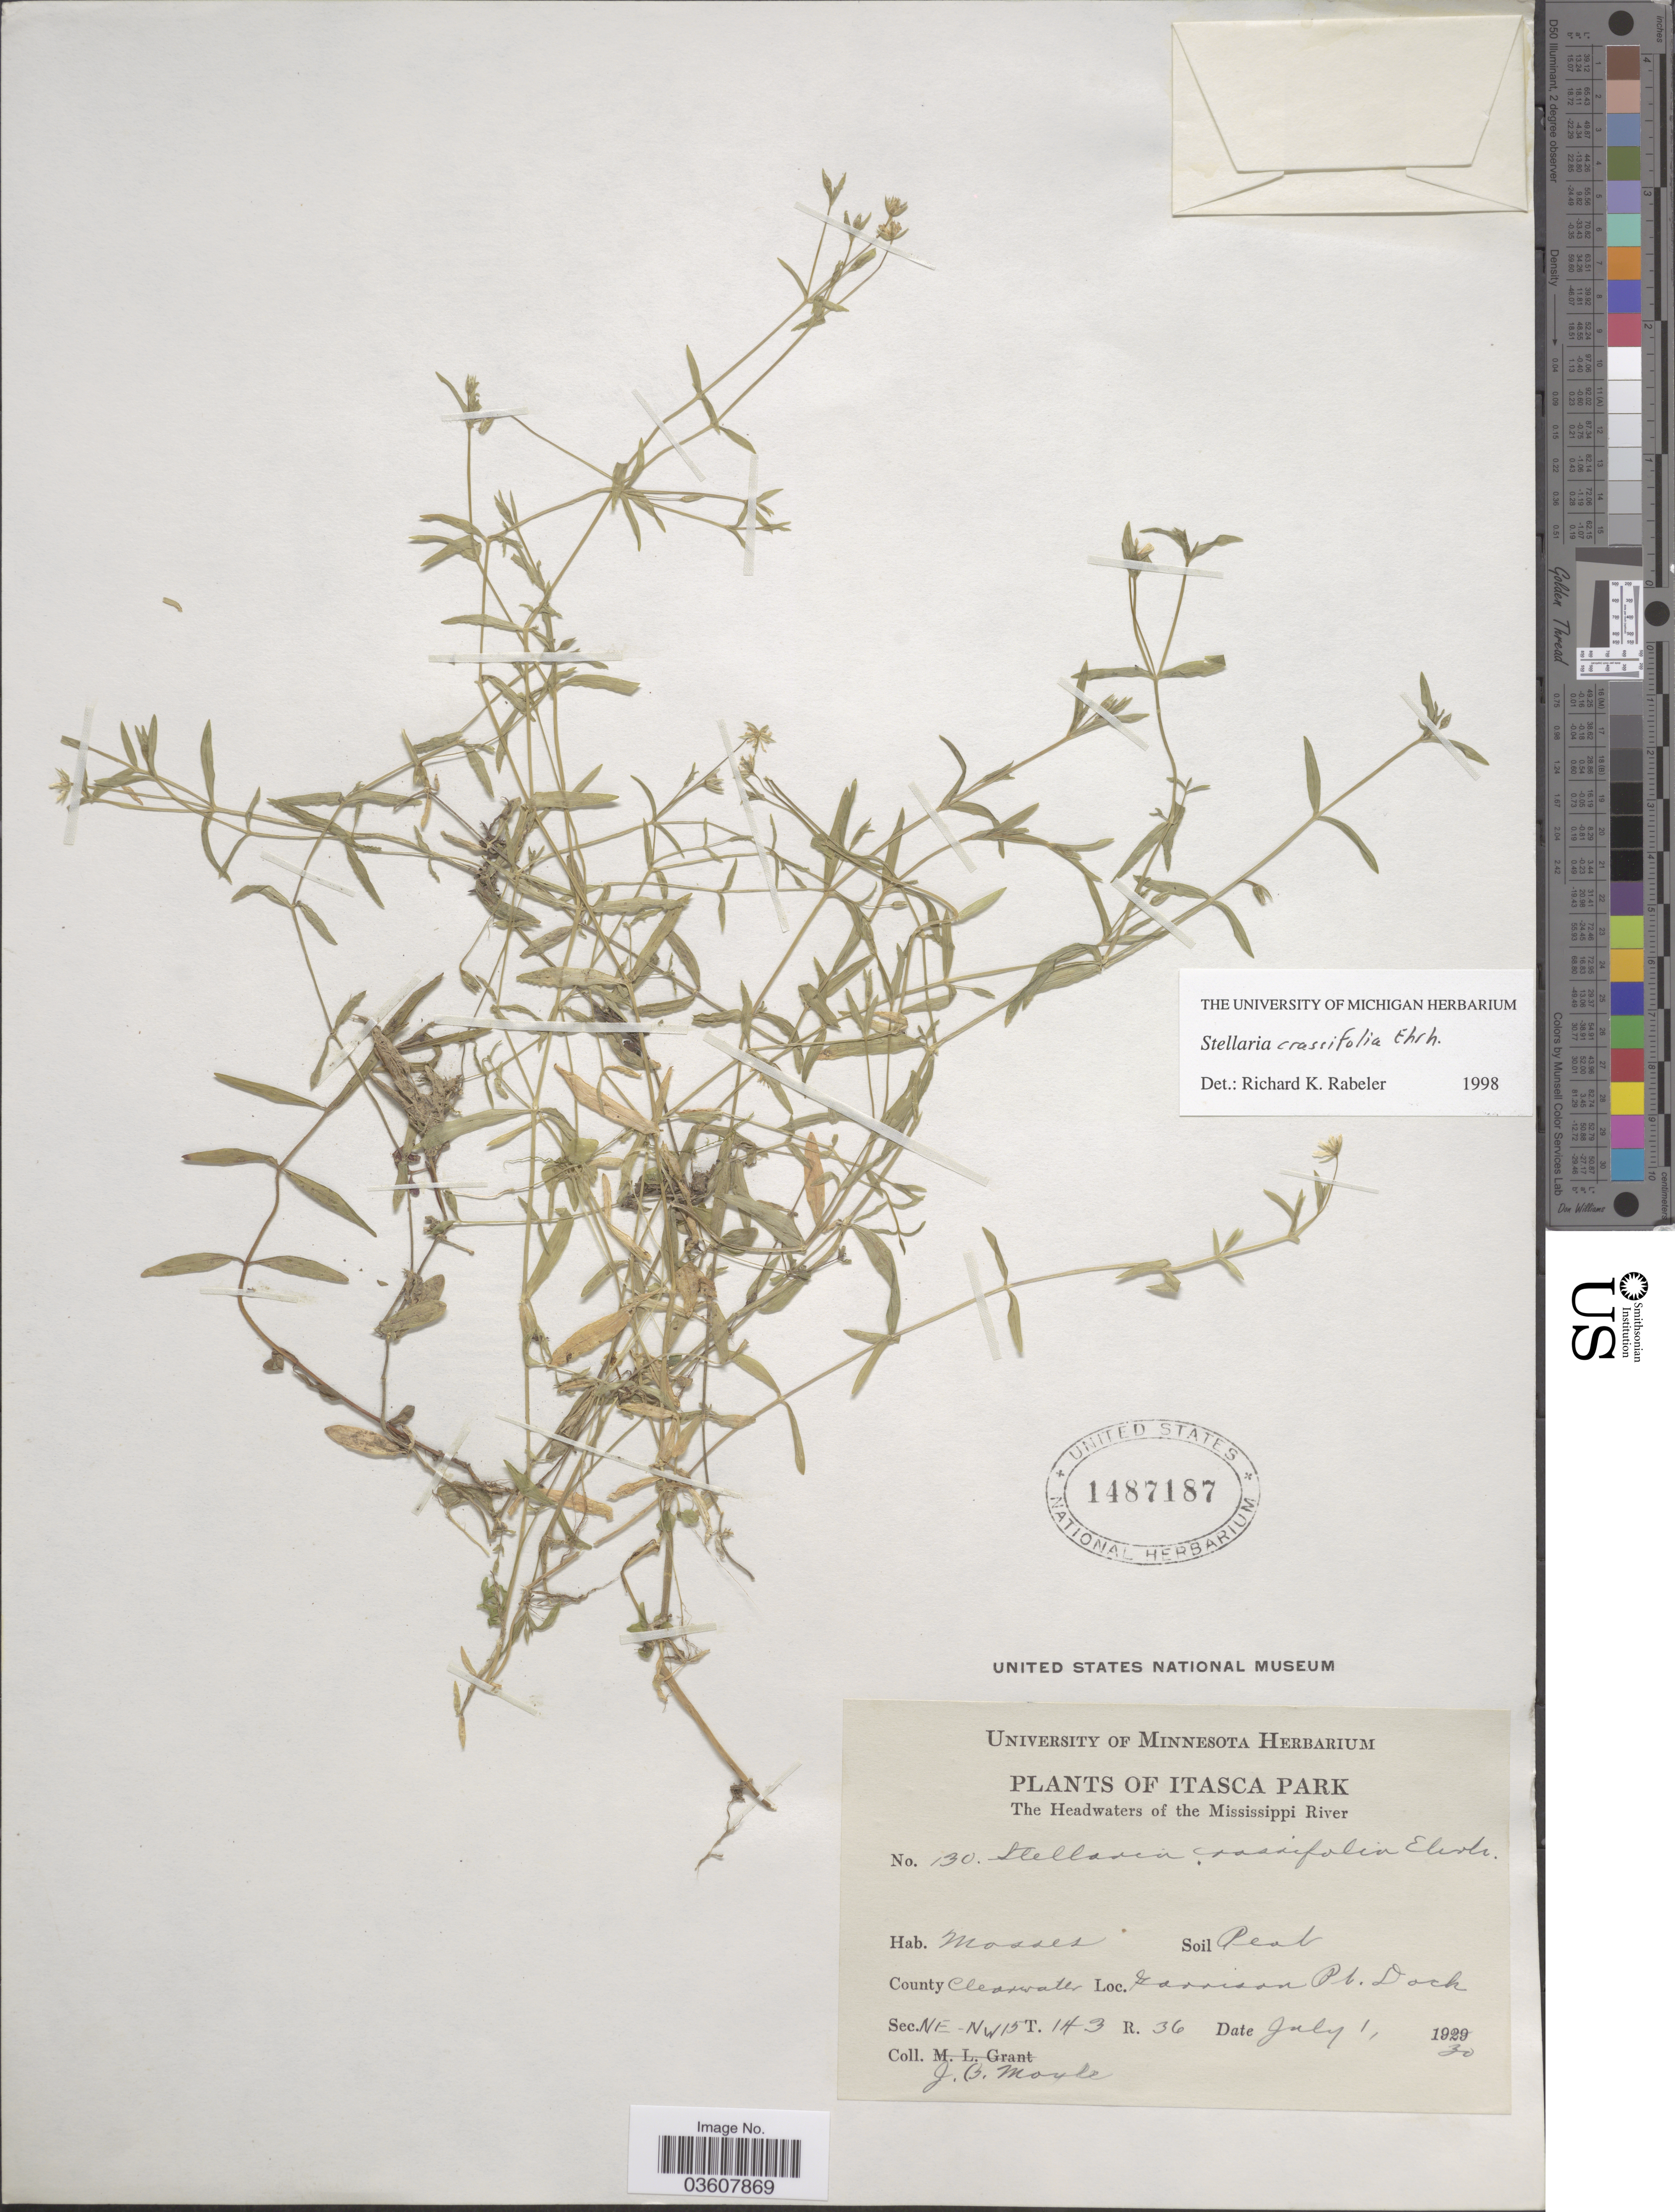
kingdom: Plantae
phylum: Tracheophyta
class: Magnoliopsida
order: Caryophyllales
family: Caryophyllaceae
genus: Stellaria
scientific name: Stellaria crassifolia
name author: Ehrh.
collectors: J. Moyle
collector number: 130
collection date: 1930-07-01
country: United States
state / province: Minnesota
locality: Itasca Park, The Headwaters of the Mississippi River. County Clearwater, Garrison Pt. Dock. Sec. NE-NW 15 T. 143 R. 36.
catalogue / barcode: US 1487187